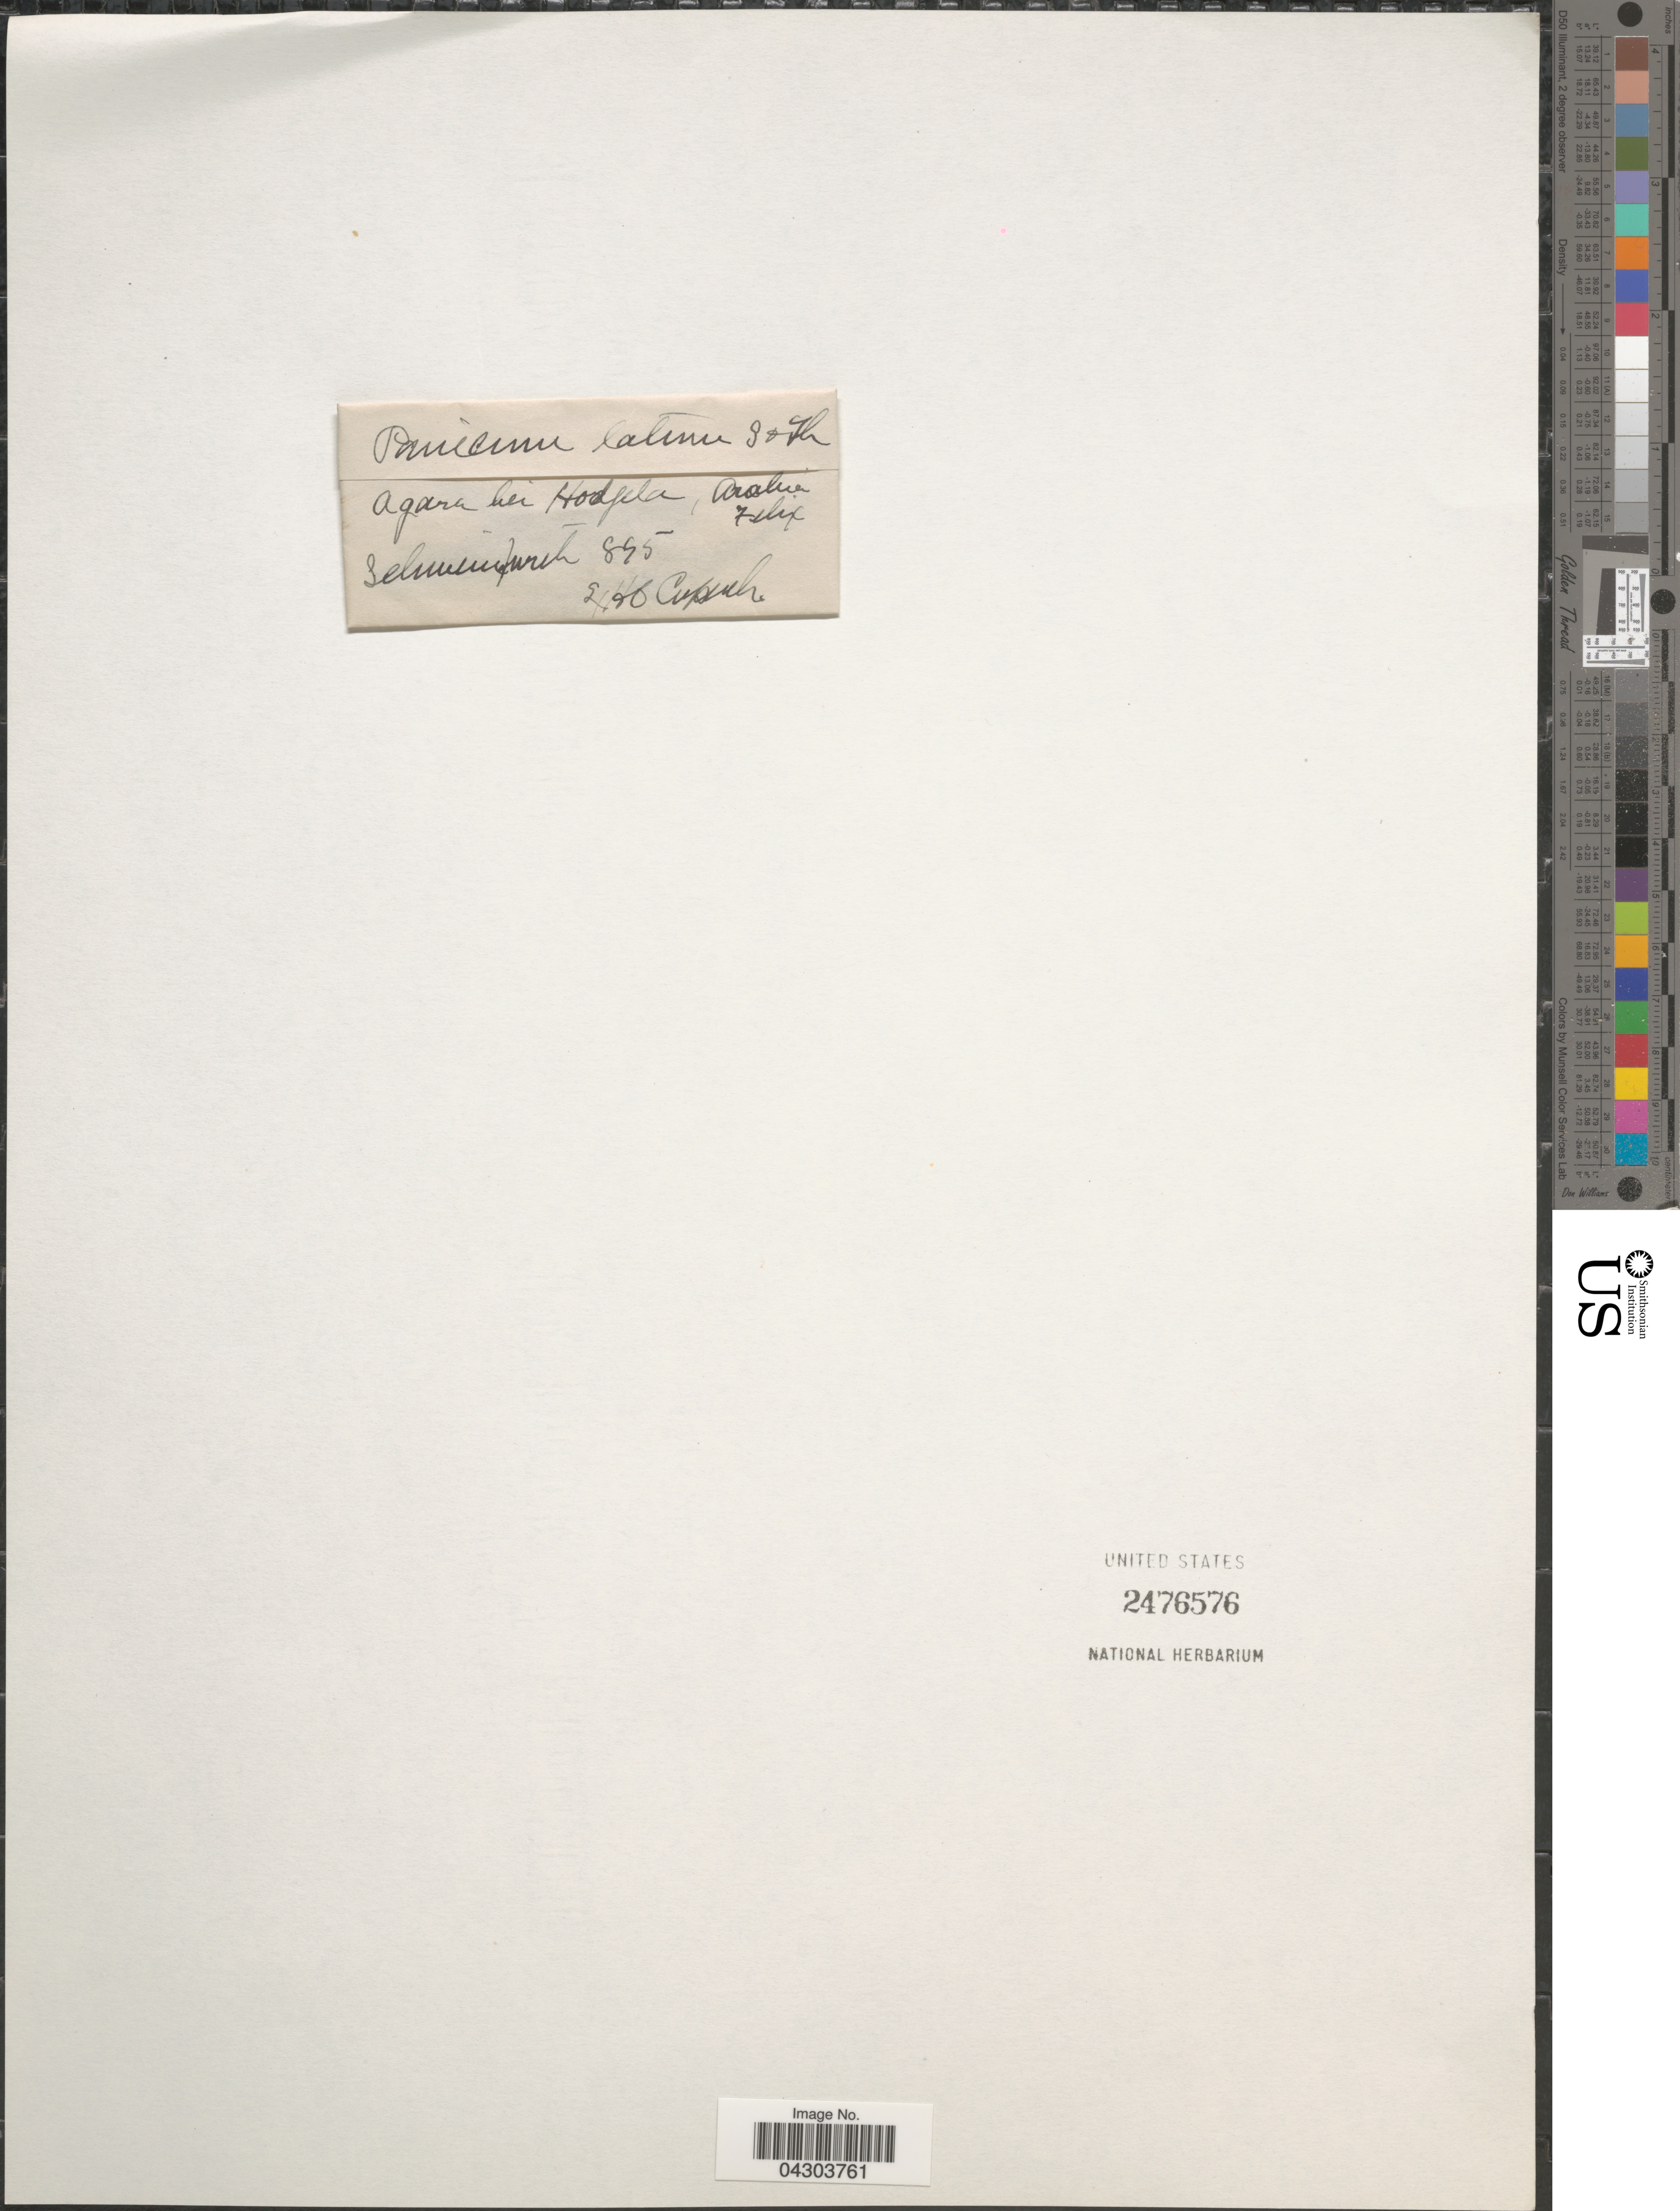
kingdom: Plantae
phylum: Tracheophyta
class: Liliopsida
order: Poales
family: Poaceae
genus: Panicum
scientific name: Panicum laetum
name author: Kunth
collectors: Schweinfurth, --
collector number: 895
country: Yemen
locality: Agara bei Hodjela, Arabia Felix.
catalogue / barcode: US 2476576